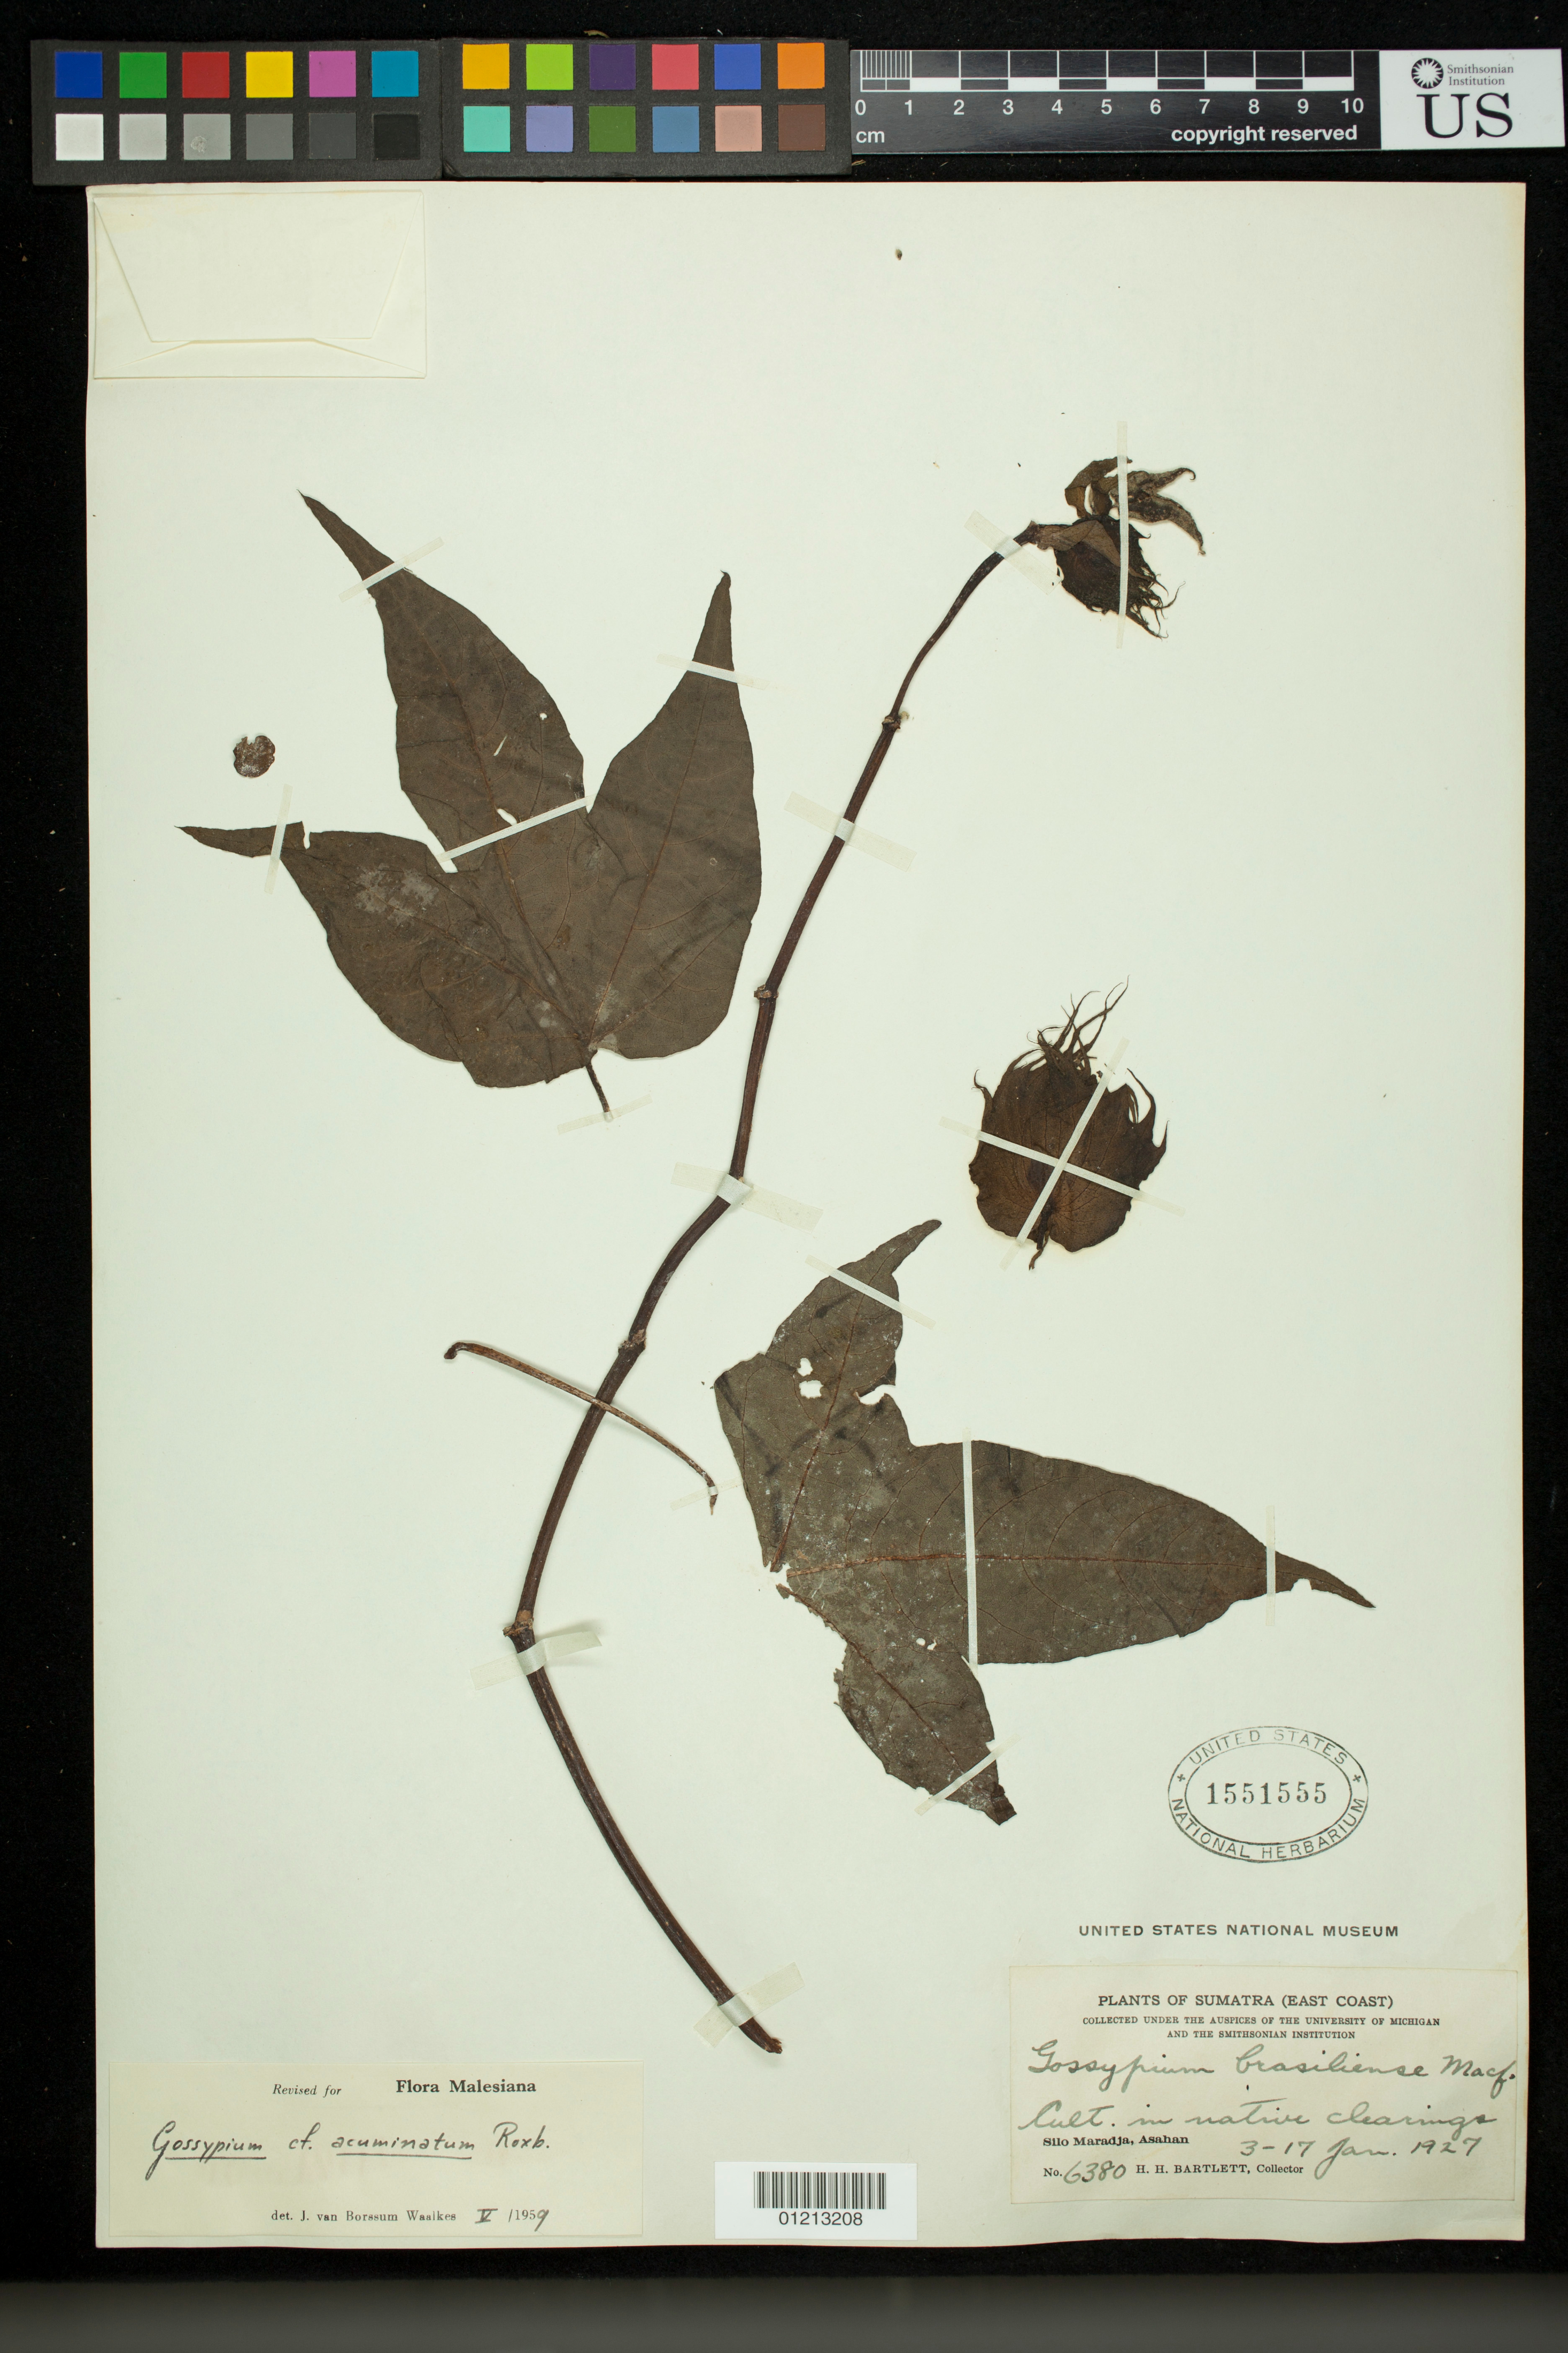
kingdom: Plantae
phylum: Tracheophyta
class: Magnoliopsida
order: Malvales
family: Malvaceae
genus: Gossypium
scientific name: Gossypium acuminatum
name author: Roxb. ex G. Don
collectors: H. H. Bartlett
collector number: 6380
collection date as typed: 03 Jan 1927 to 17 Jan 1927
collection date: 1927-01-03/1927-01-17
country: Indonesia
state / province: Sumatra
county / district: Sumatera Utara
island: Sumatra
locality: Sumatra (East Coast): Silo Maradja, Asahan. Cult. in native clearings.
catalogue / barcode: US 1551555